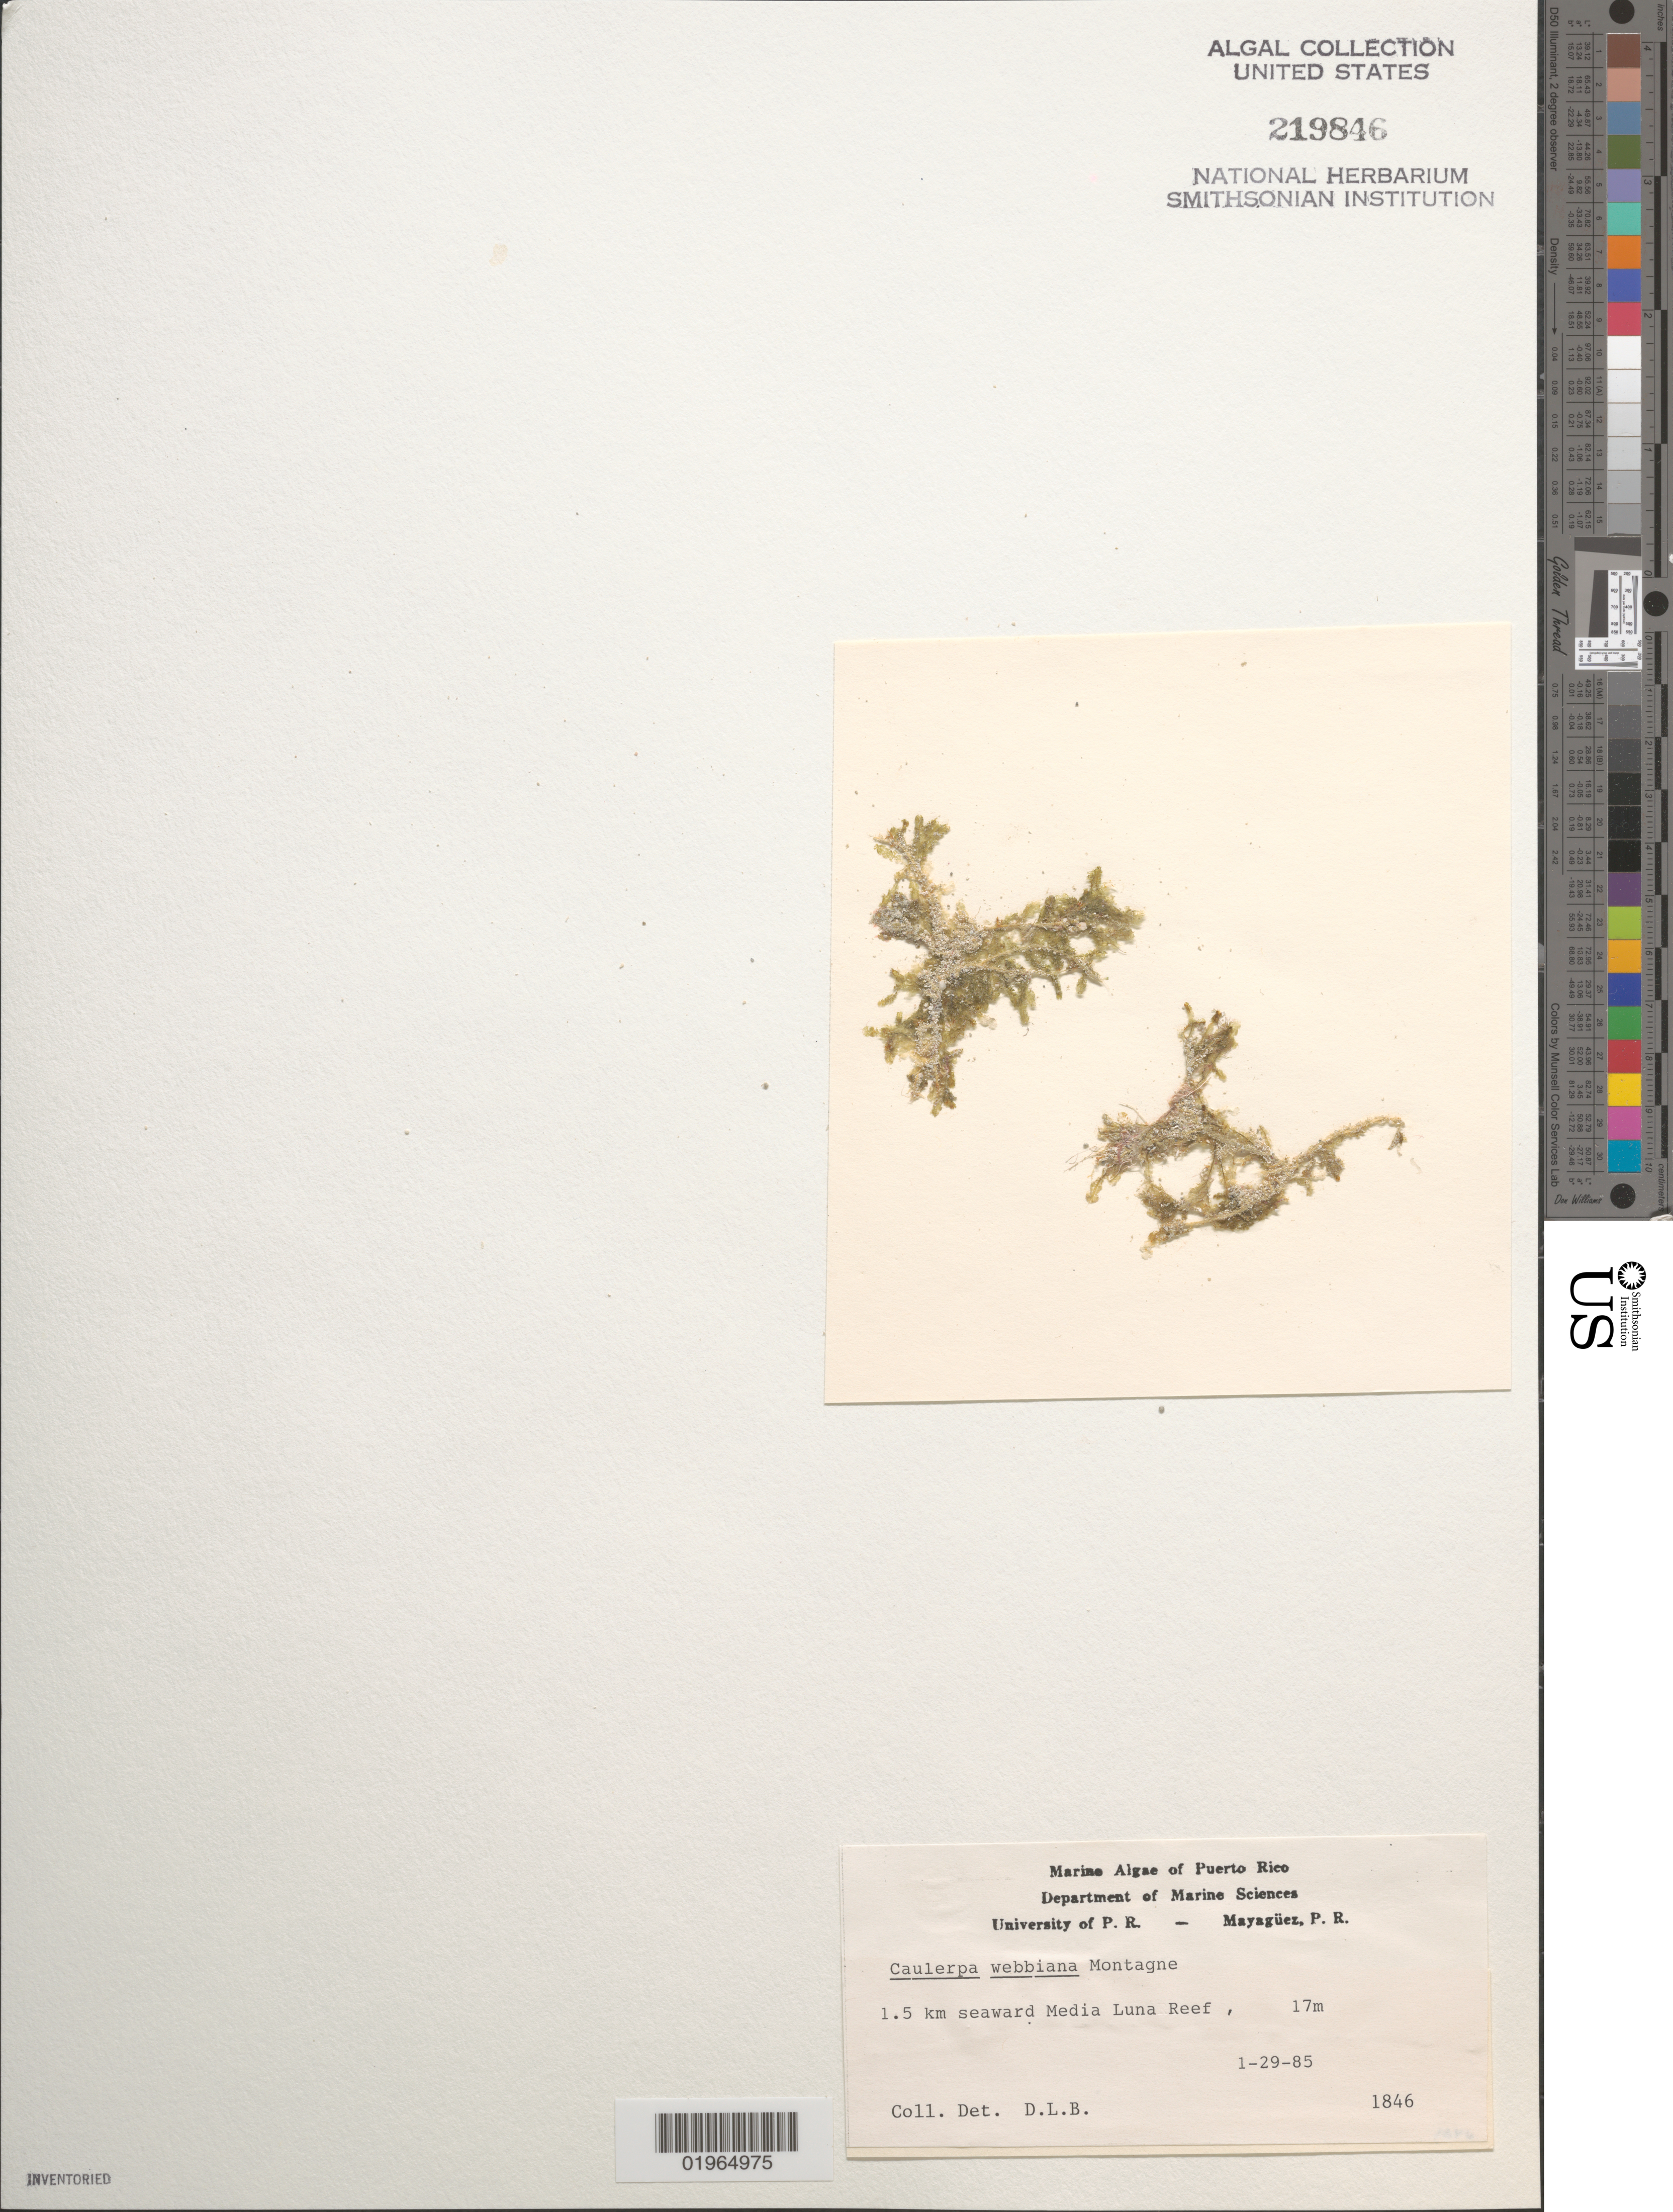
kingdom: Plantae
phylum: Chlorophyta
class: Ulvophyceae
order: Bryopsidales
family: Caulerpaceae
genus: Caulerpa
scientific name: Caulerpa webbiana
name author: Mont.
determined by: Ballantine, D. L.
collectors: D.L. Ballantine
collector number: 1846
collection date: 1985-01-29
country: Puerto Rico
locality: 1.5 km seaward Media Luna Reef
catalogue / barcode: US 219846